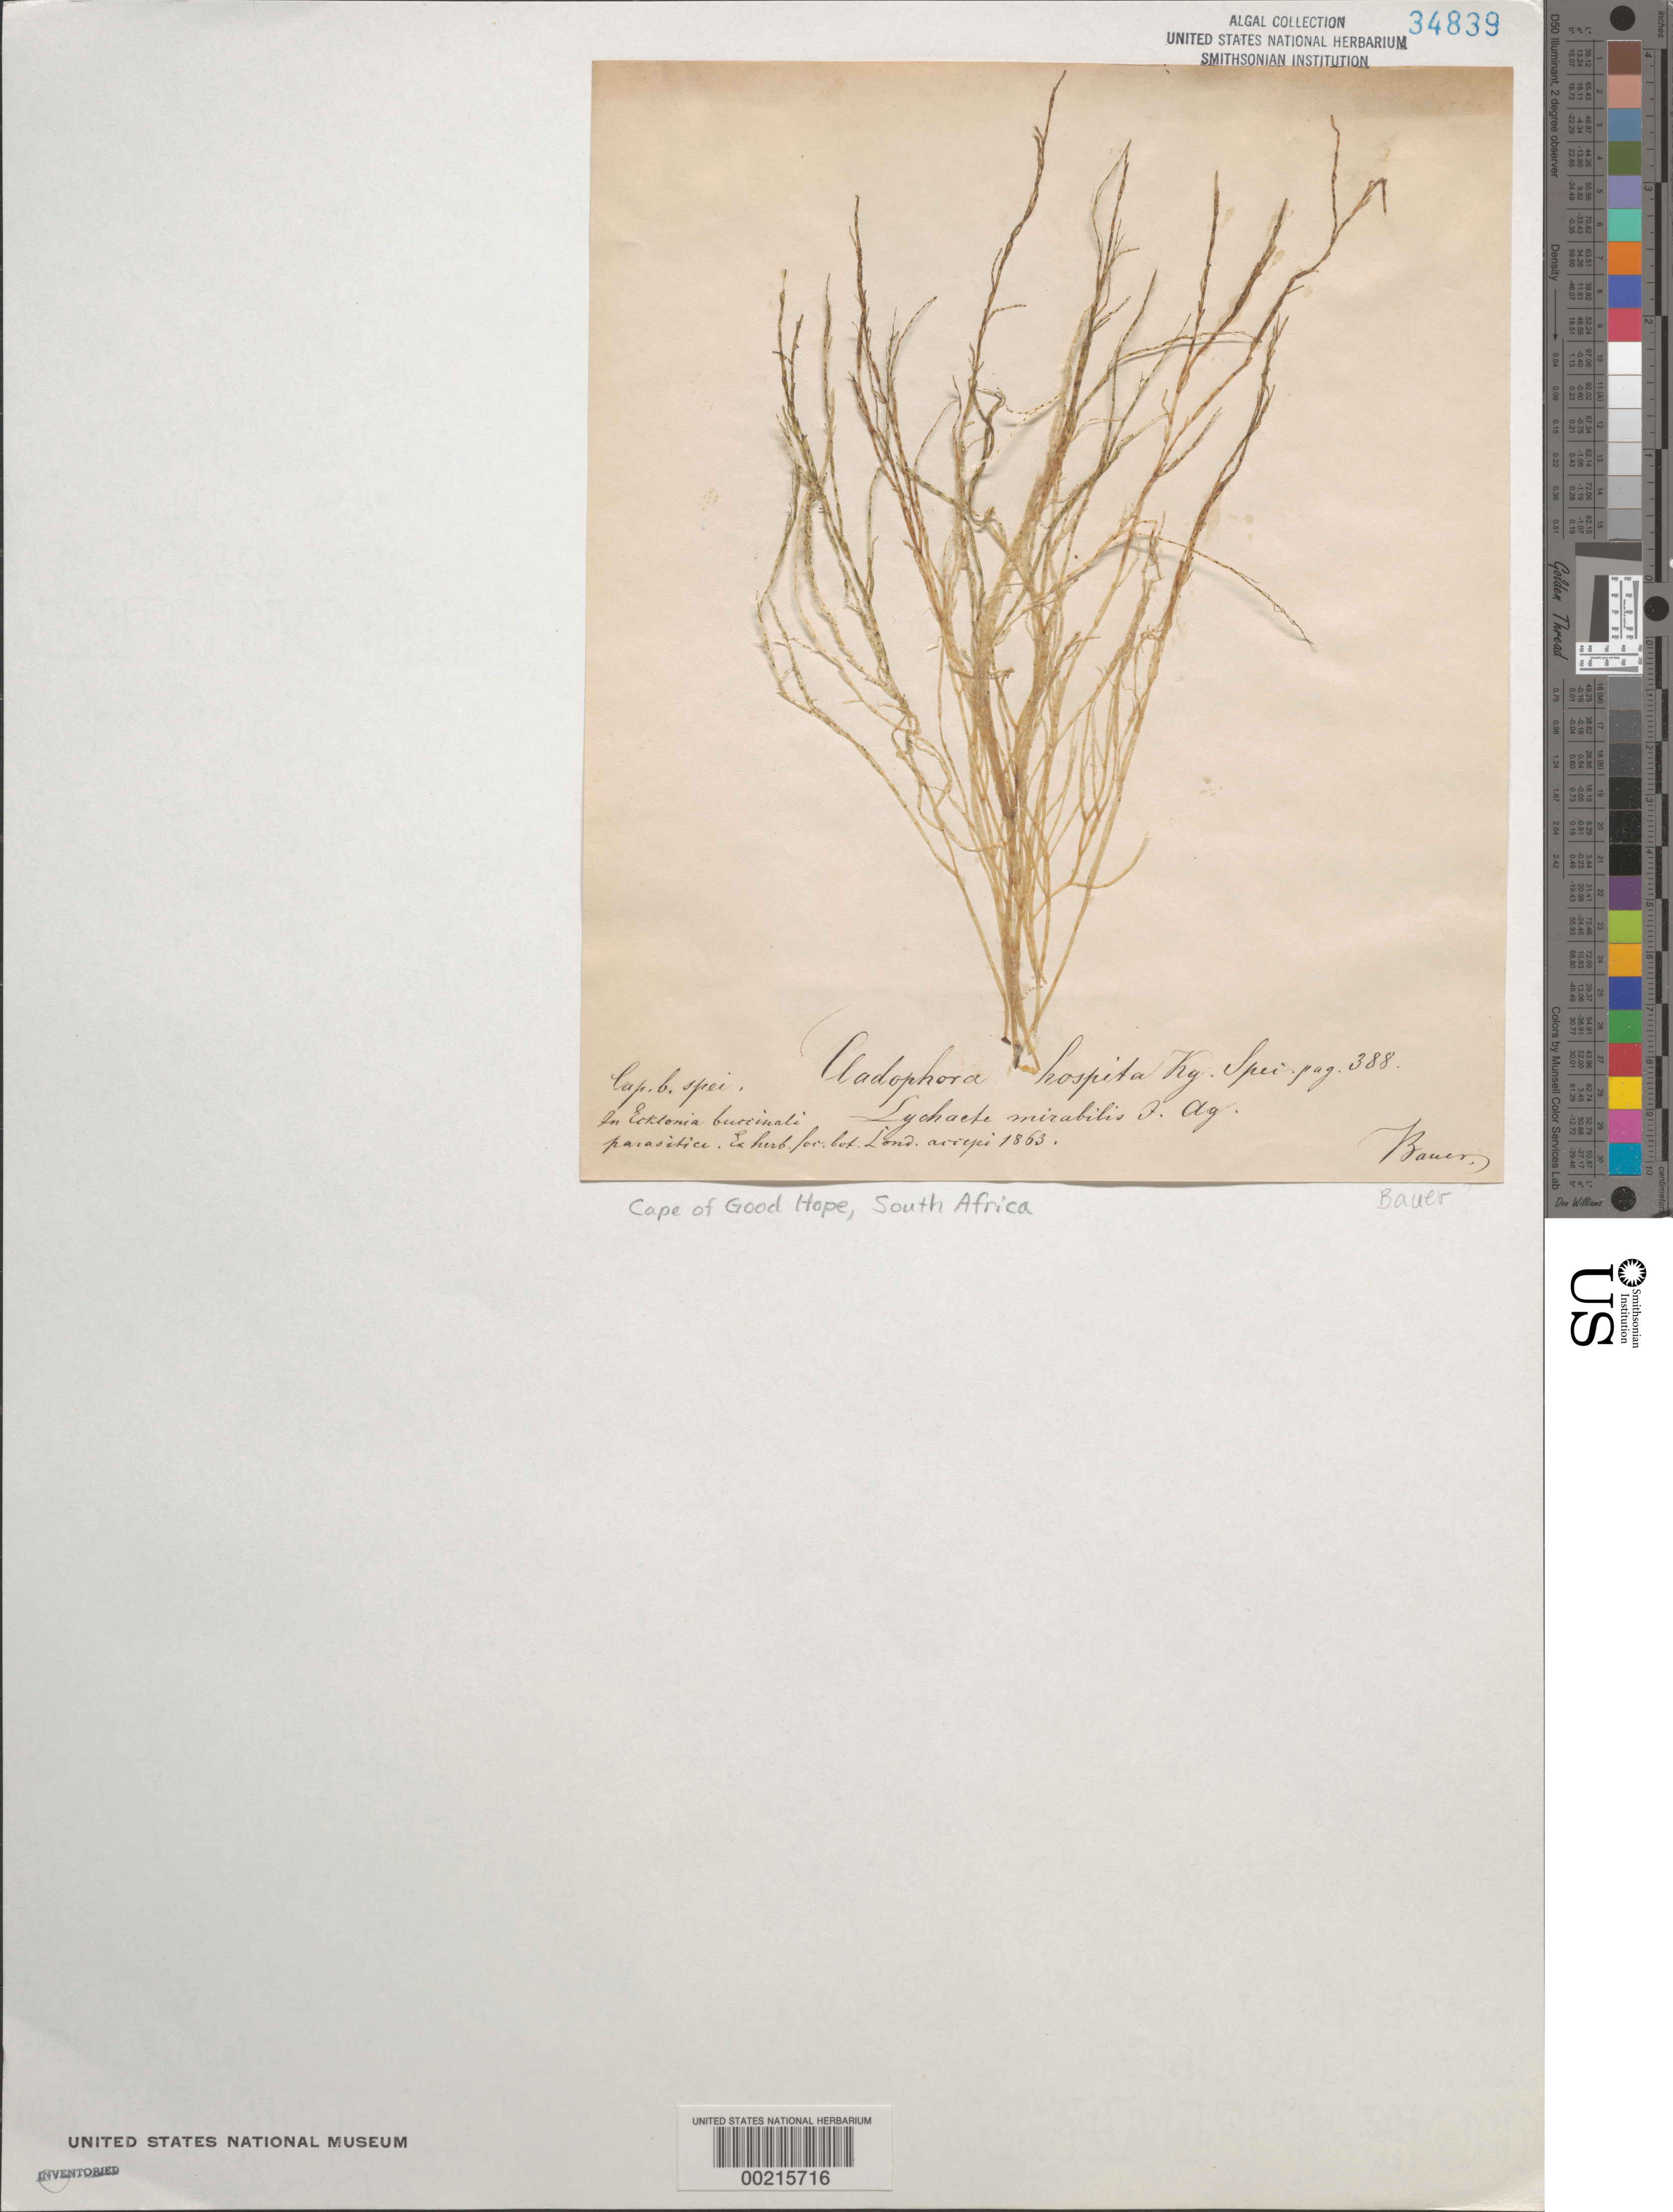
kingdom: Plantae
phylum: Chlorophyta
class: Ulvophyceae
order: Cladophorales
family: Cladophoraceae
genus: Cladophora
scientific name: Cladophora hospita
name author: Kütz.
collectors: -. Bauer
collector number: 388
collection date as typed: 1863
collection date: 1863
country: South Africa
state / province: Western Cape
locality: Cape of good hope (cap. b. spei)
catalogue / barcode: US 34839